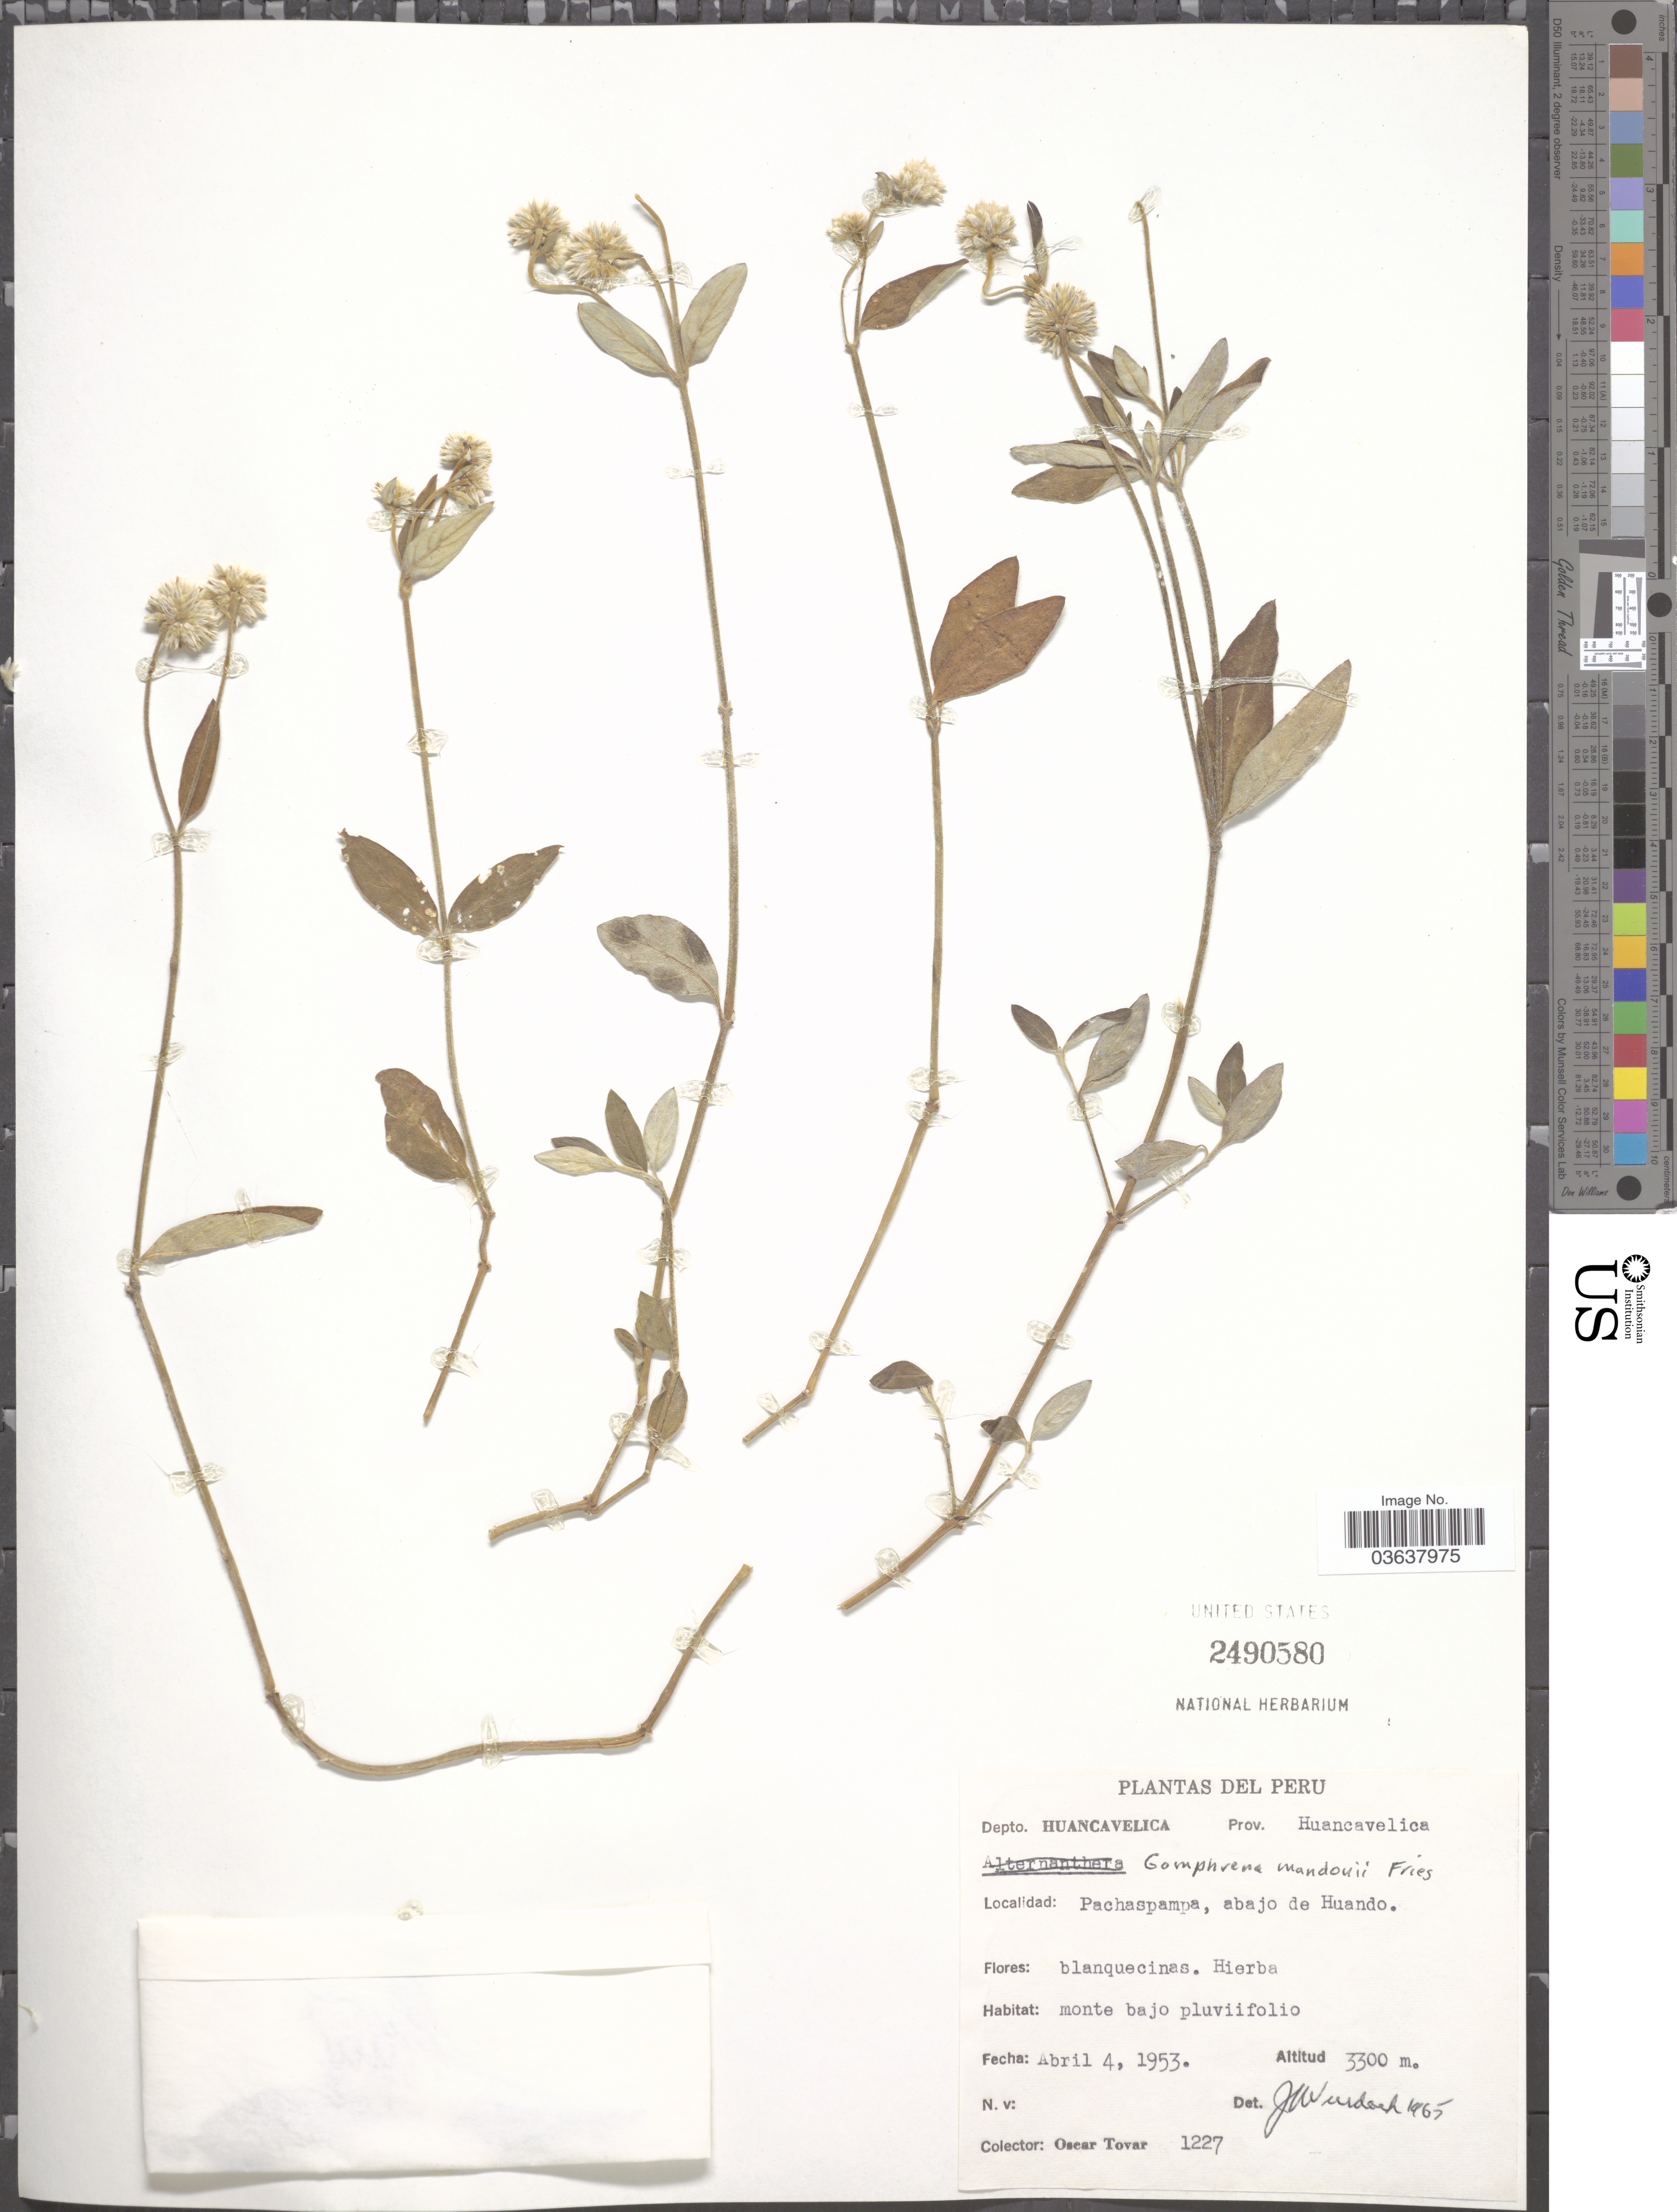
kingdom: Plantae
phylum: Tracheophyta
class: Magnoliopsida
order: Caryophyllales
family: Amaranthaceae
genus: Gomphrena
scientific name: Gomphrena mandonii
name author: R.E. Fr.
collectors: Ó. Tovar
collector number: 1227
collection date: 1953-04-04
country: Peru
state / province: Huancavelica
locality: Depto. Huancavelica. Pachaspampa, abajo de Huando.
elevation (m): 3300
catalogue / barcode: US 2490580